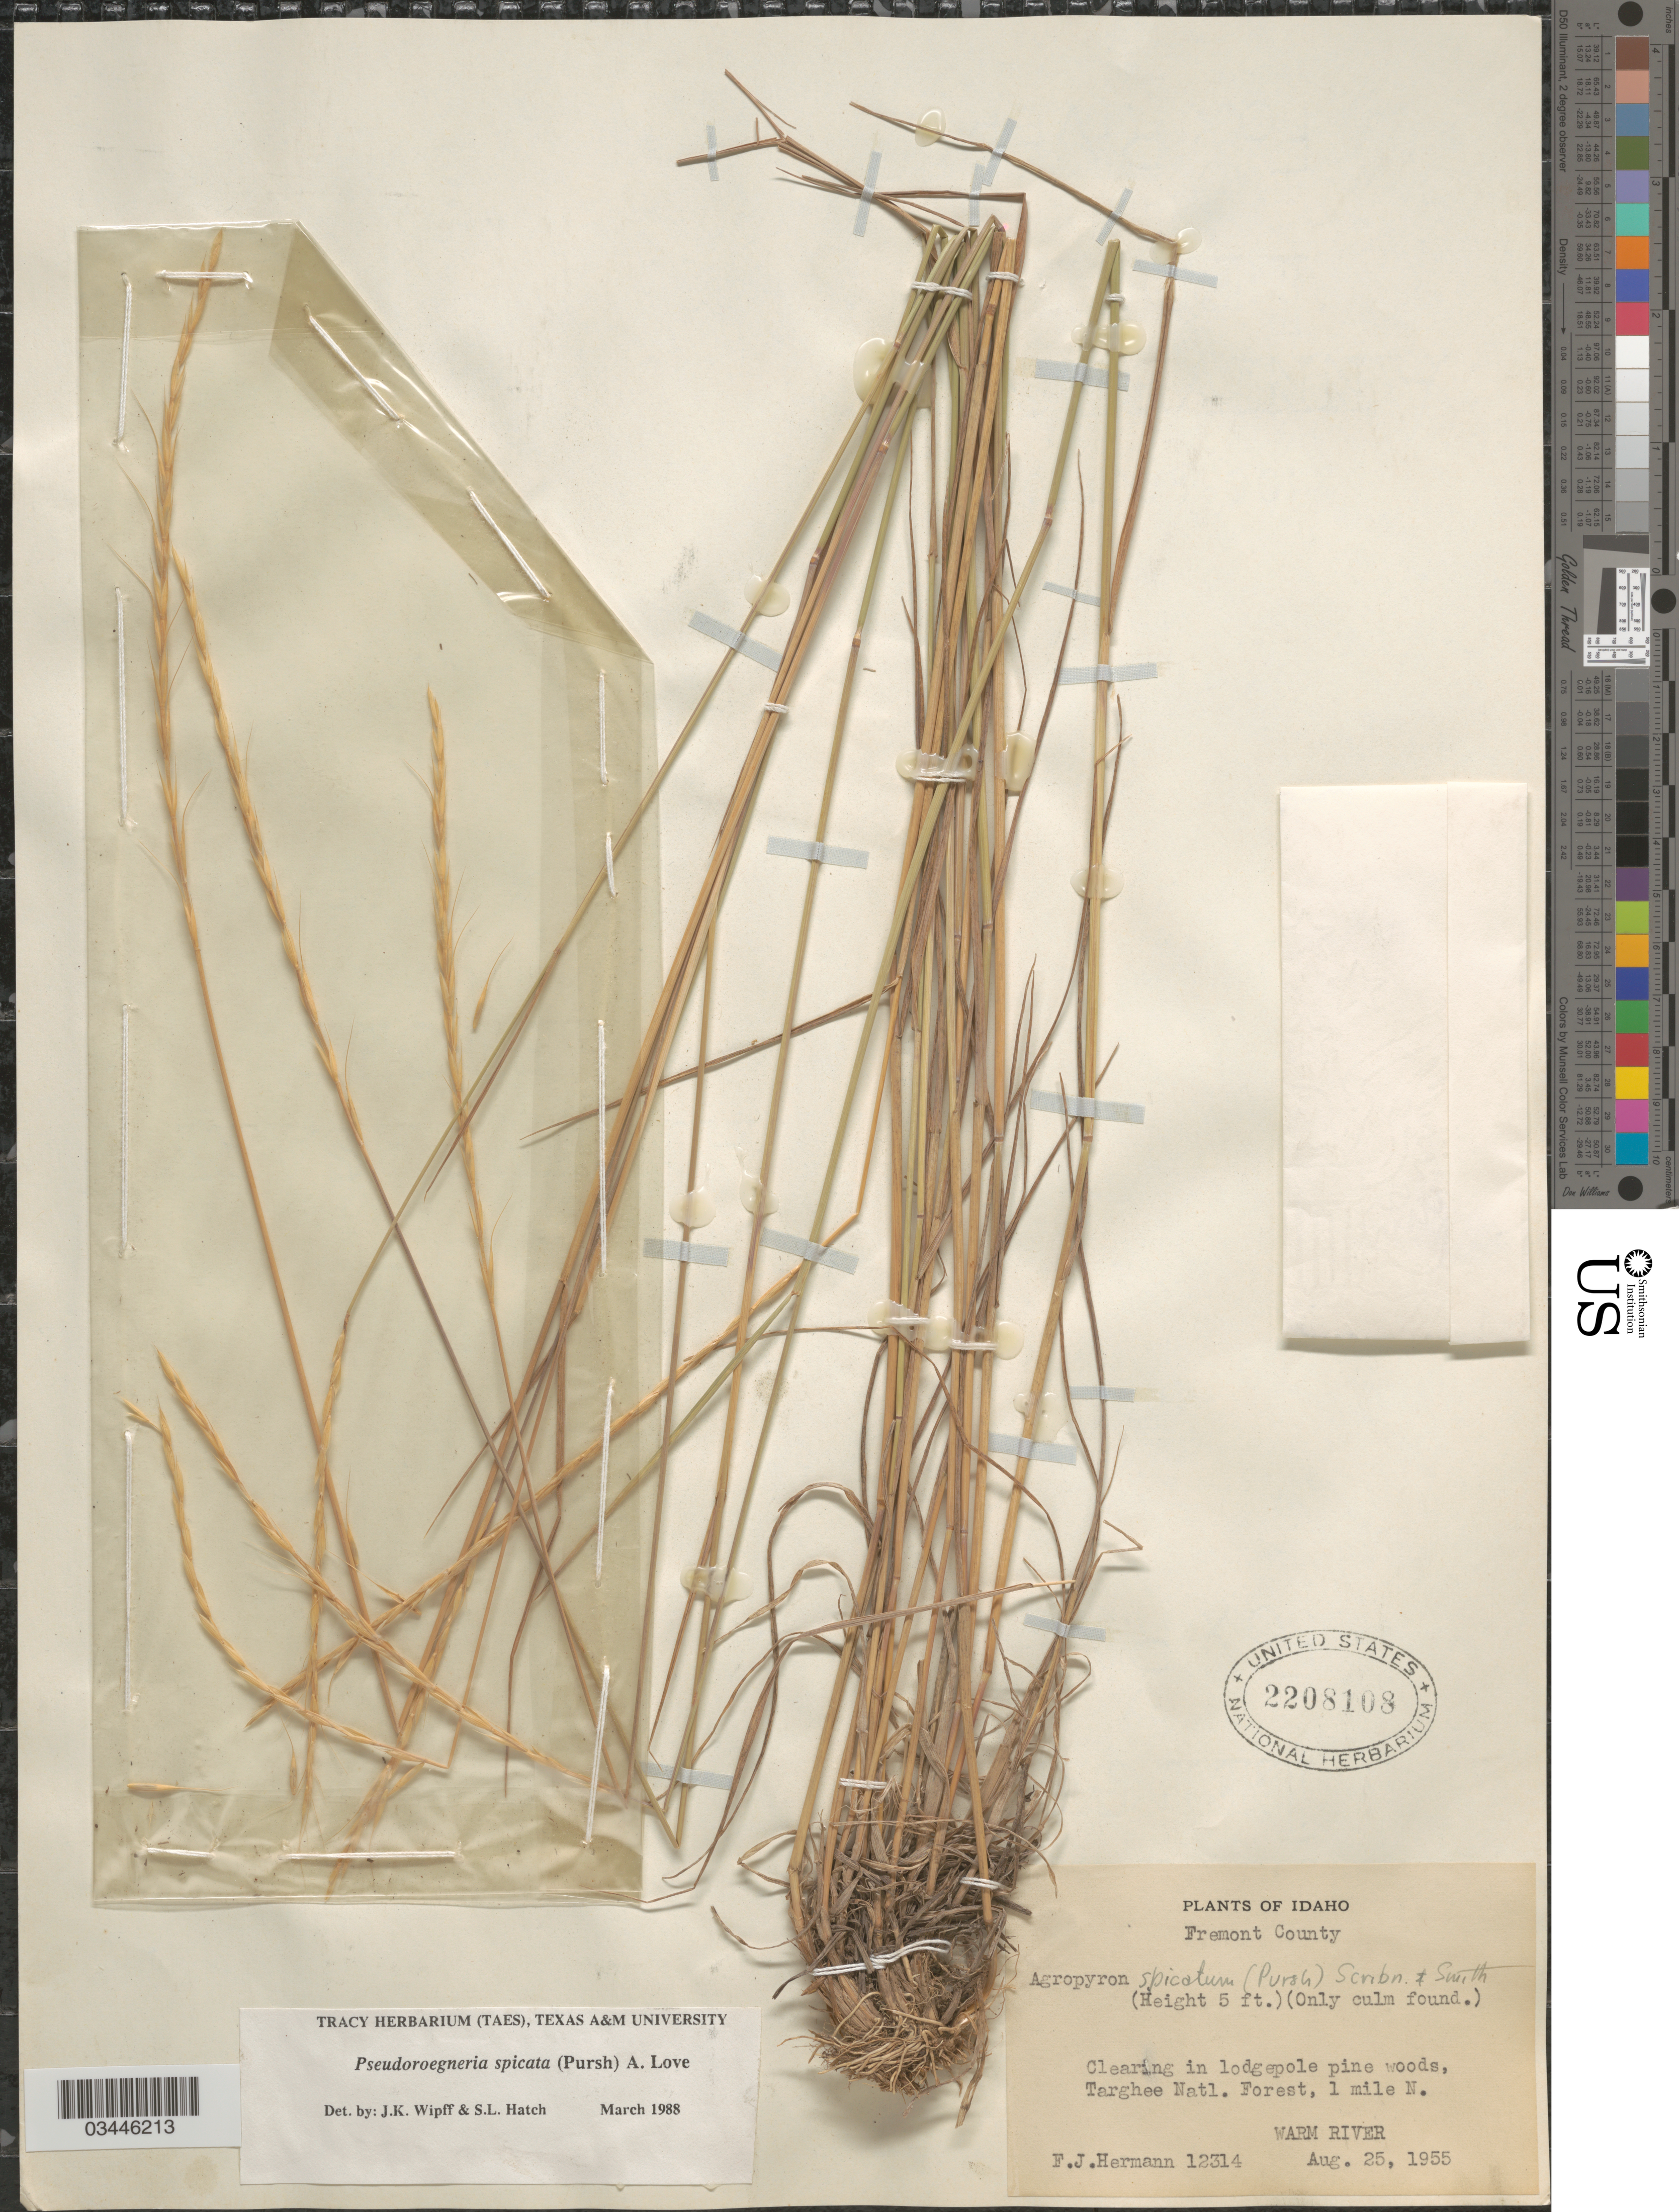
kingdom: Plantae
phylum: Tracheophyta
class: Liliopsida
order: Poales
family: Poaceae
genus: Pseudoroegneria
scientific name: Pseudoroegneria spicata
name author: (Pursh) Á. Löve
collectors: F. J. Hermann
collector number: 12314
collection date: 1955-08-25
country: United States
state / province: Idaho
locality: Fremont County. Clearing in lodgepole pine woods, Targhee Natl. Forest, 1 mile N. Warm River.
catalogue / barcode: US 2208108